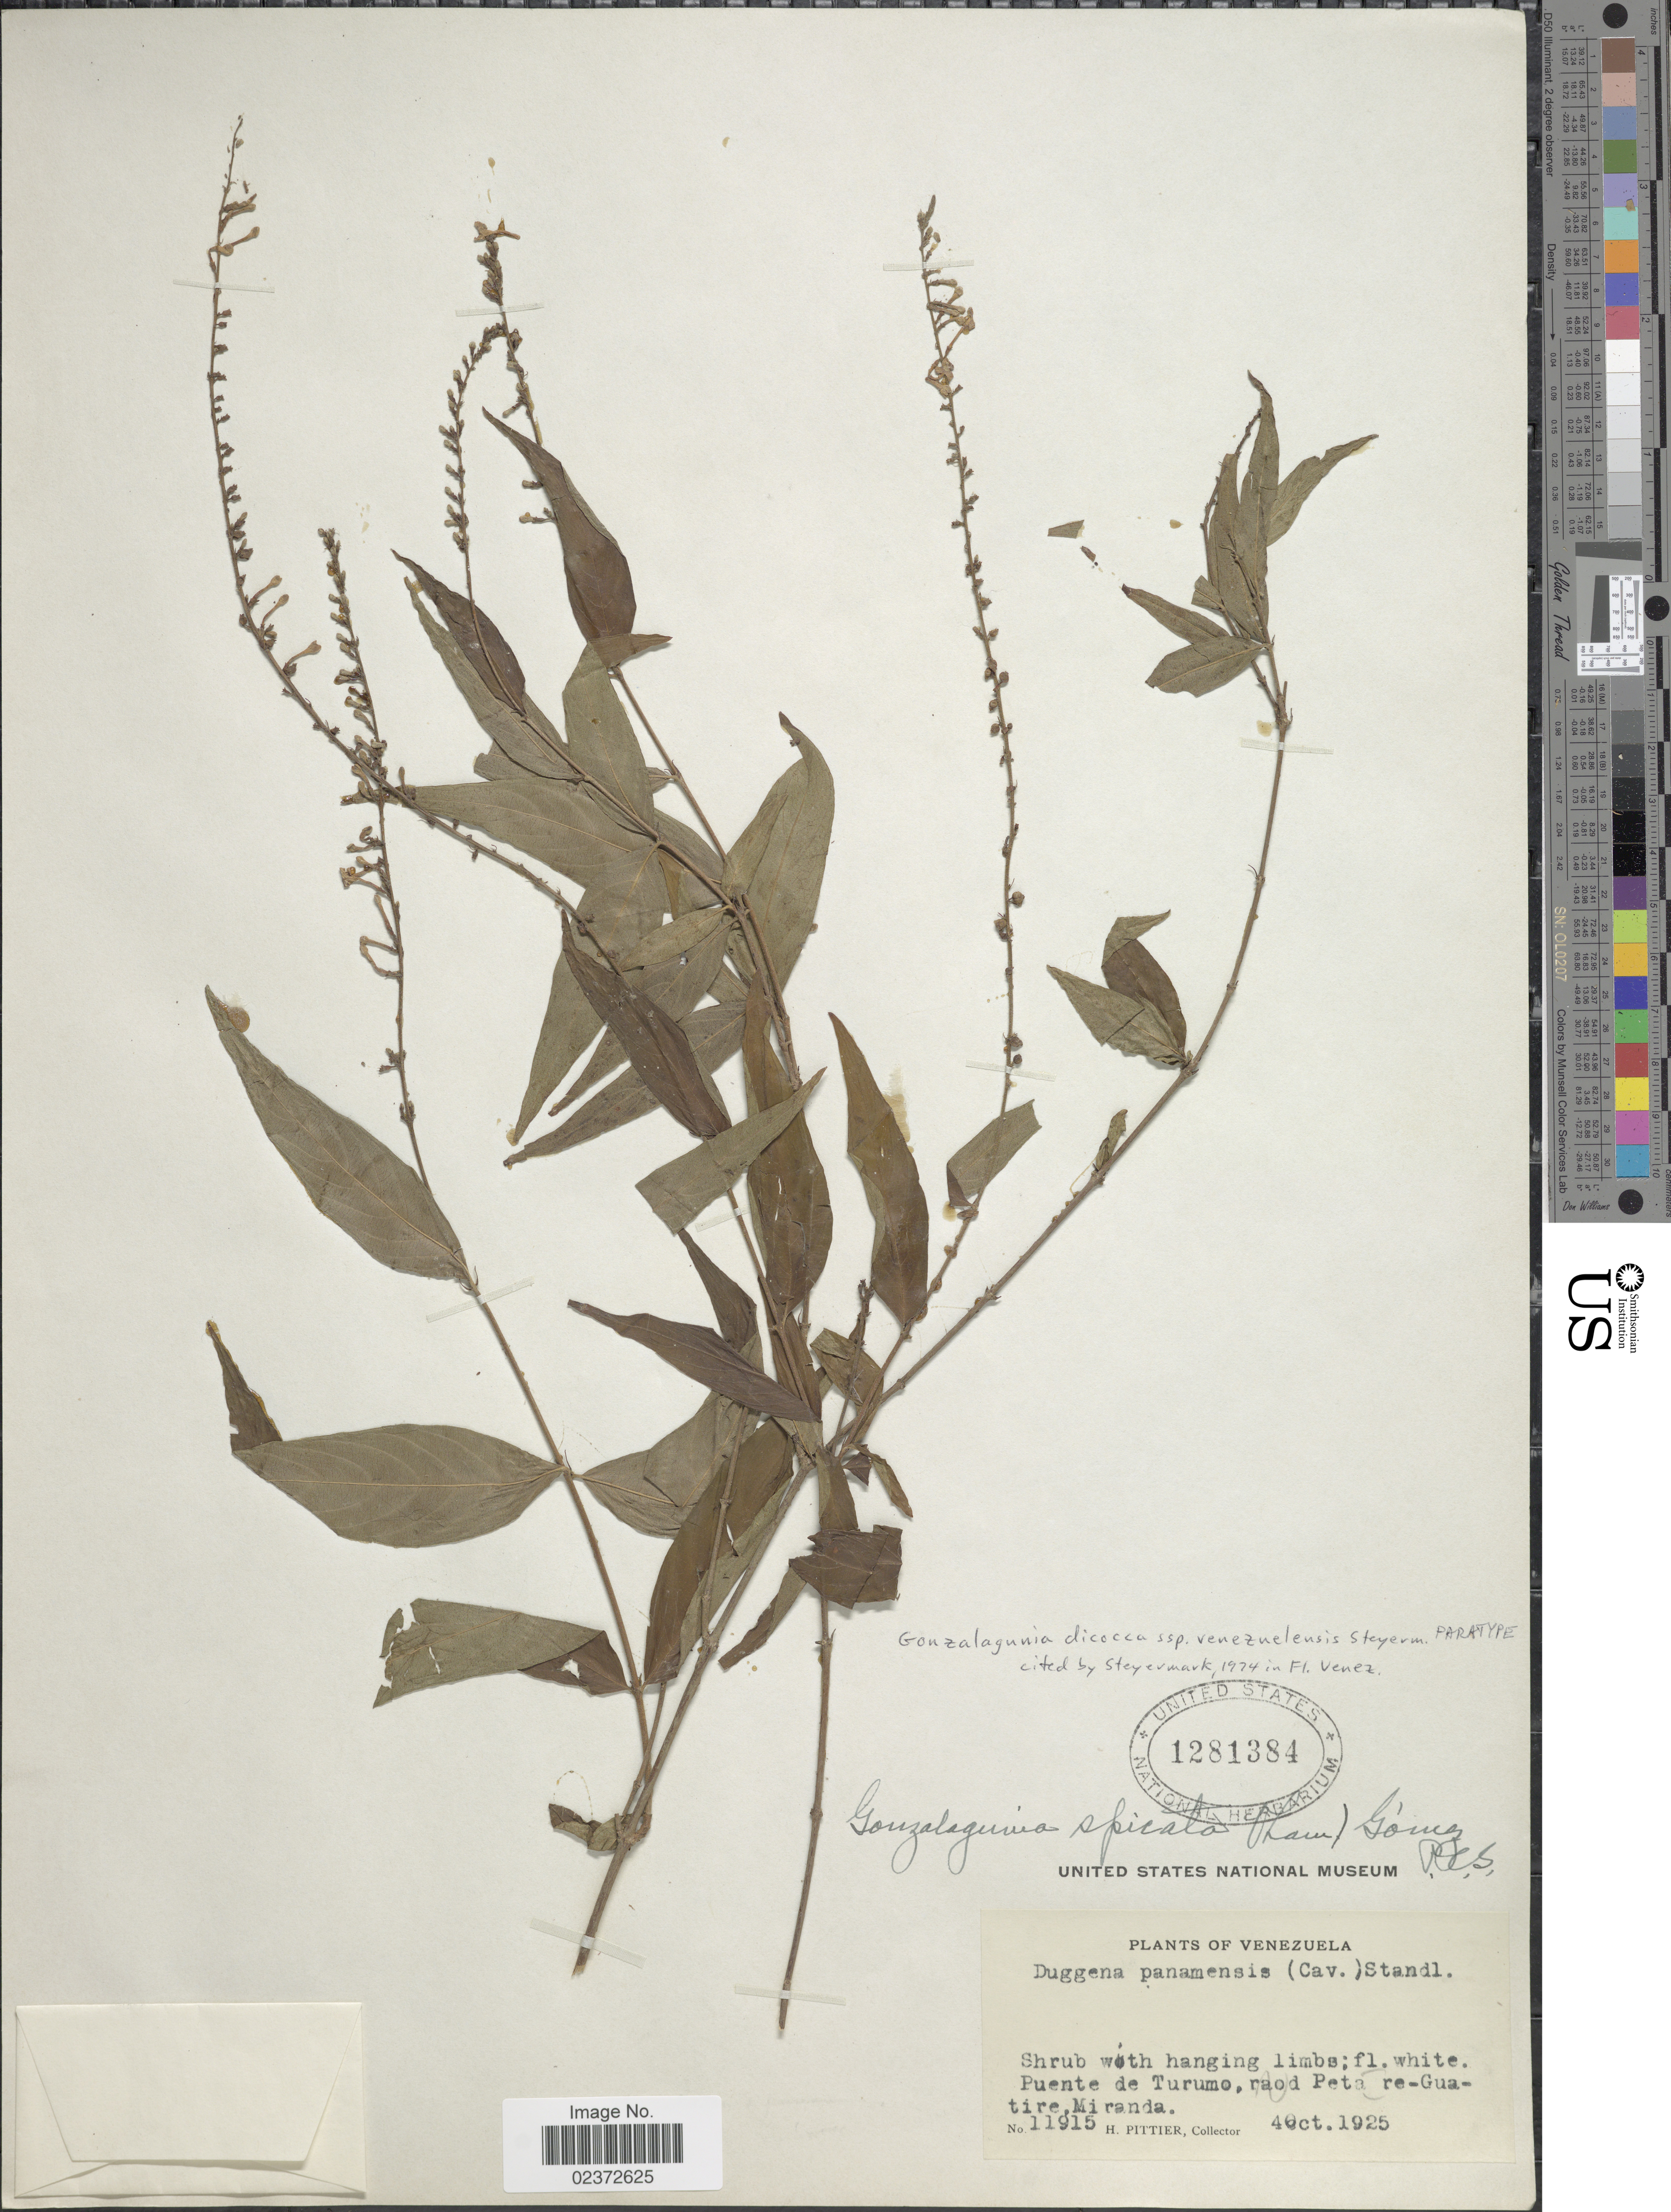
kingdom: Plantae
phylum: Tracheophyta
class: Magnoliopsida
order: Gentianales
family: Rubiaceae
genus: Gonzalagunia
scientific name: Gonzalagunia dicocca subsp. venezuelensis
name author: Steyerm.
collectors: H. F. Pittier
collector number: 11915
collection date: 1925-10-04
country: Venezuela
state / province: Miranda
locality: Puente de Turumo, road Peta re-Guatire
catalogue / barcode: US 1281384